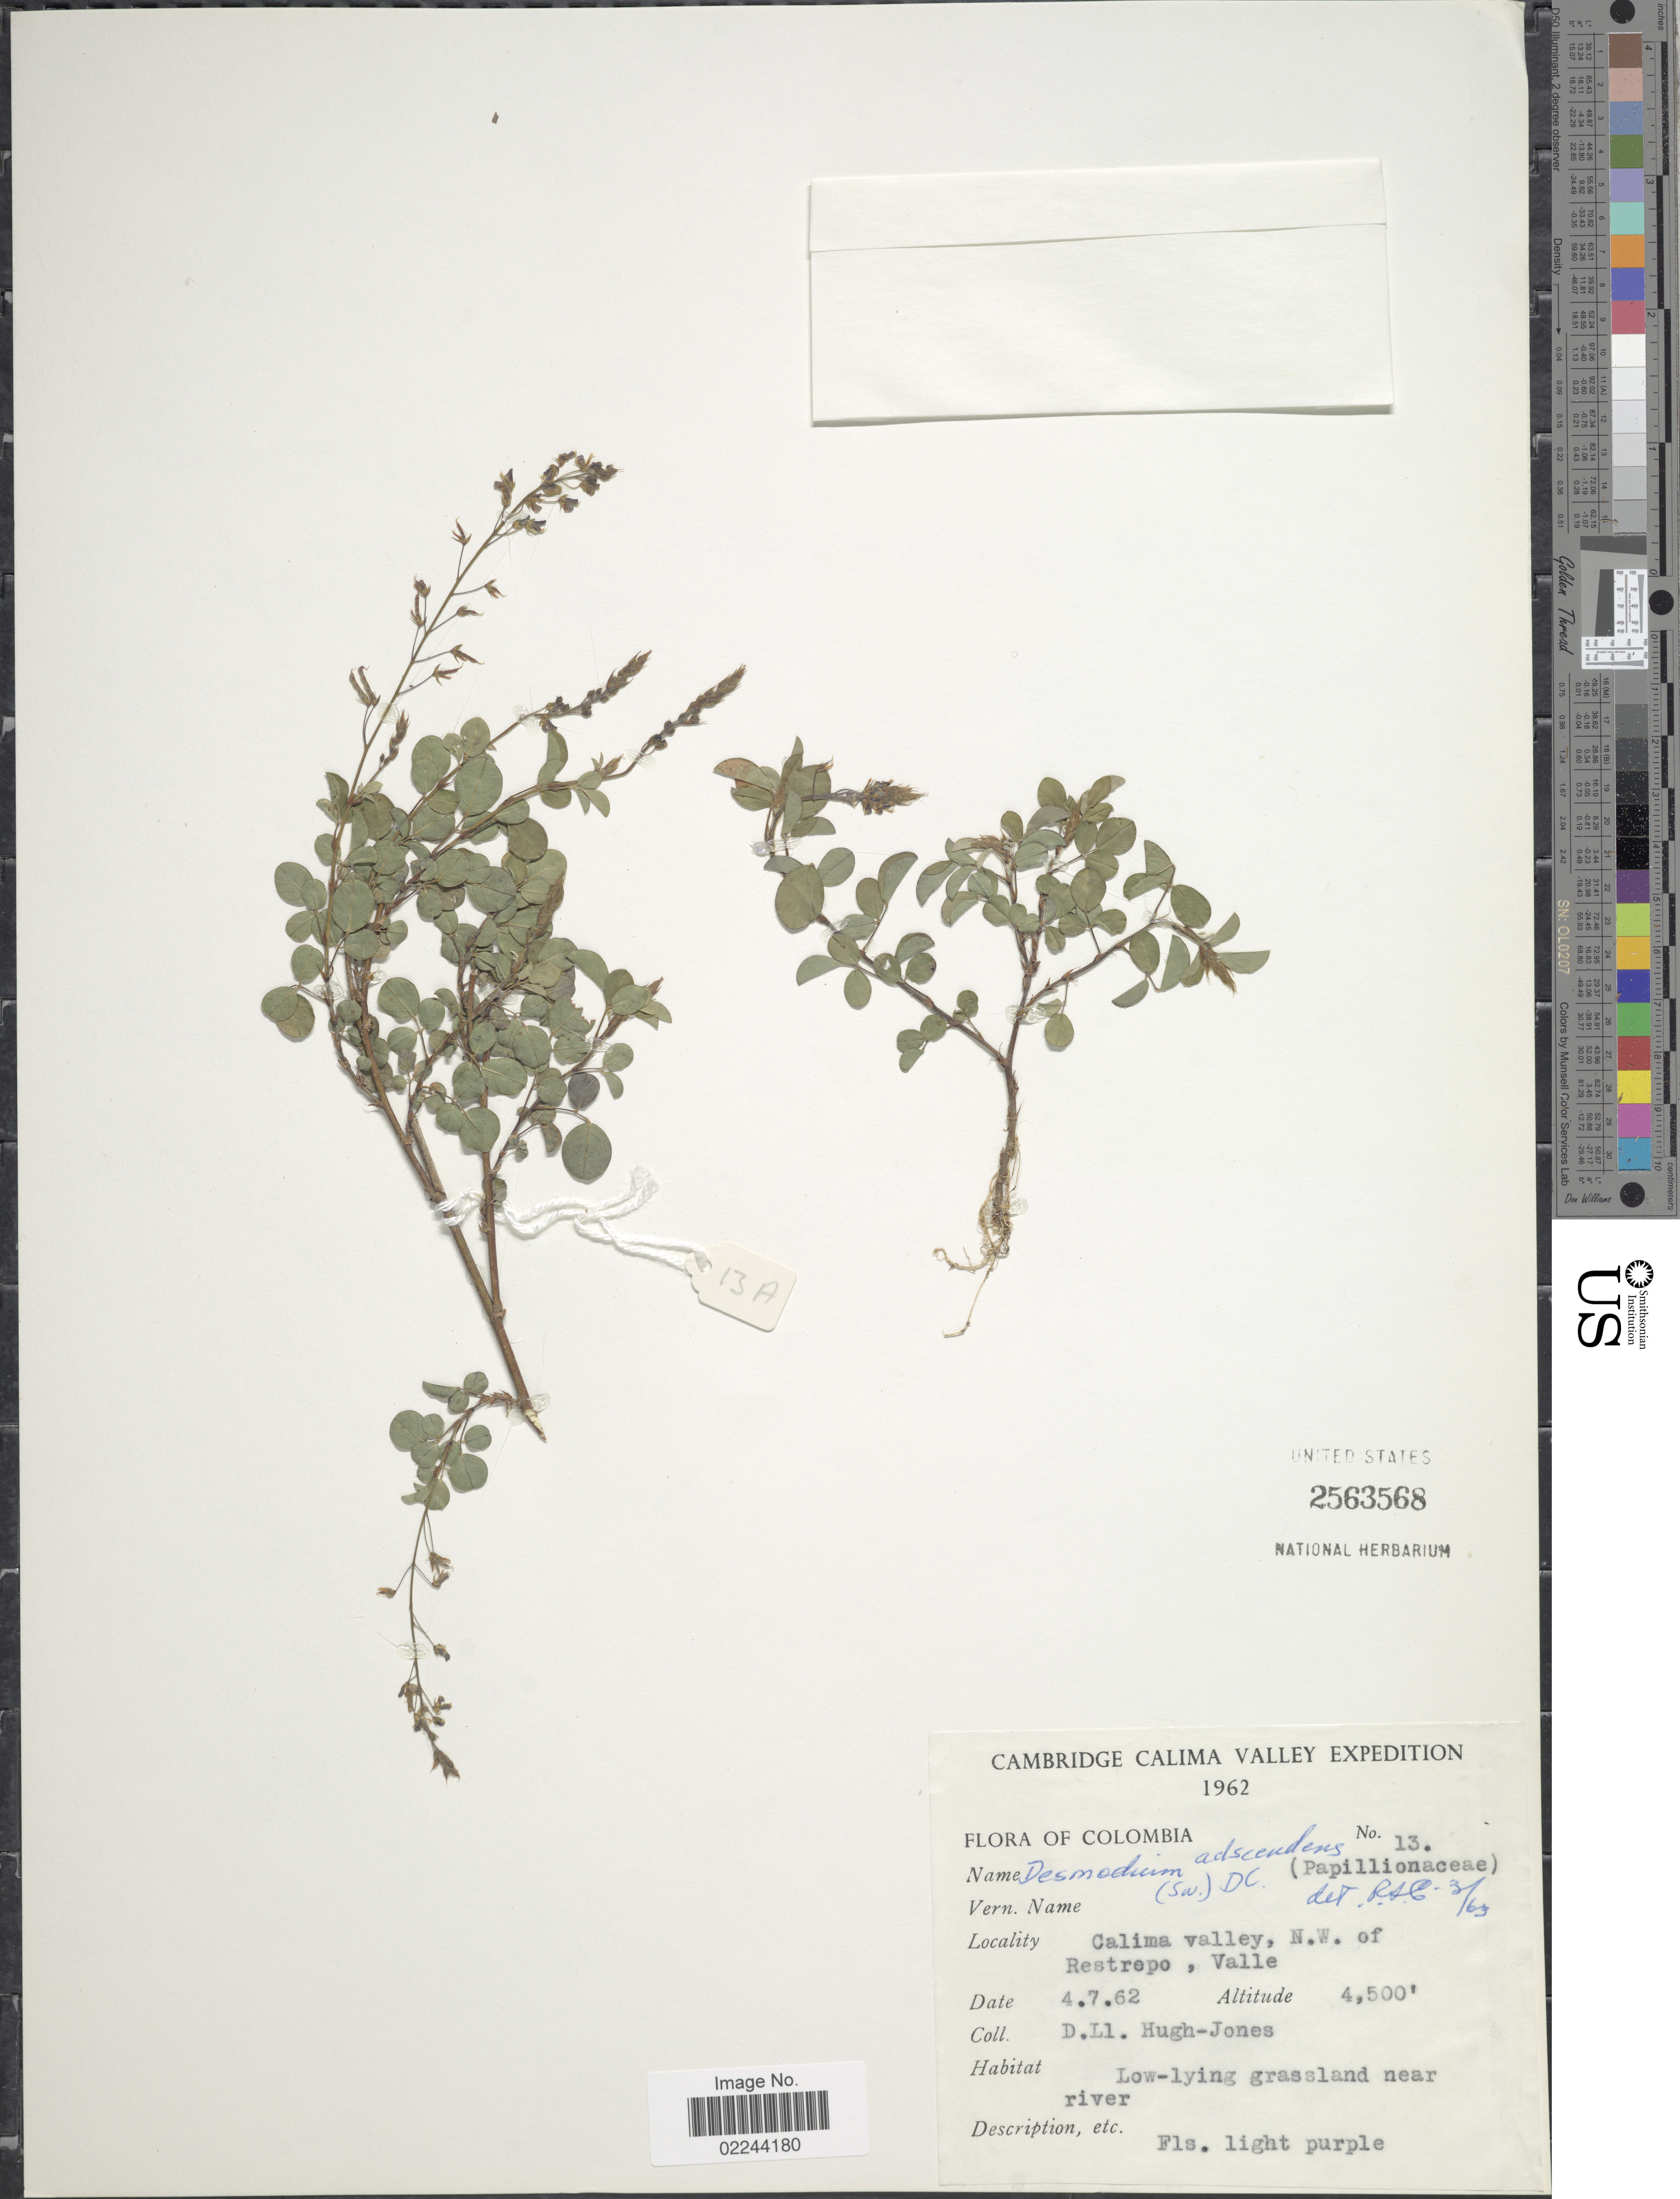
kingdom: Plantae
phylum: Tracheophyta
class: Magnoliopsida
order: Fabales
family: Fabaceae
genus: Grona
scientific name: Grona adscendens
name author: (Sw.) H. Ohashi & K. Ohashi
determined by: Strong, Mark T., (BOT), Smithsonian Institution - National Museum of Natural History (UNITED STATES)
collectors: D. Hugh-Jones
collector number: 13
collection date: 1962-07-04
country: Colombia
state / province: Valle del Cauca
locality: Cambridge Calima Valley, Calima valley, N.W. of Restrepo, Valle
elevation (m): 1372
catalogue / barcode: US 2563568